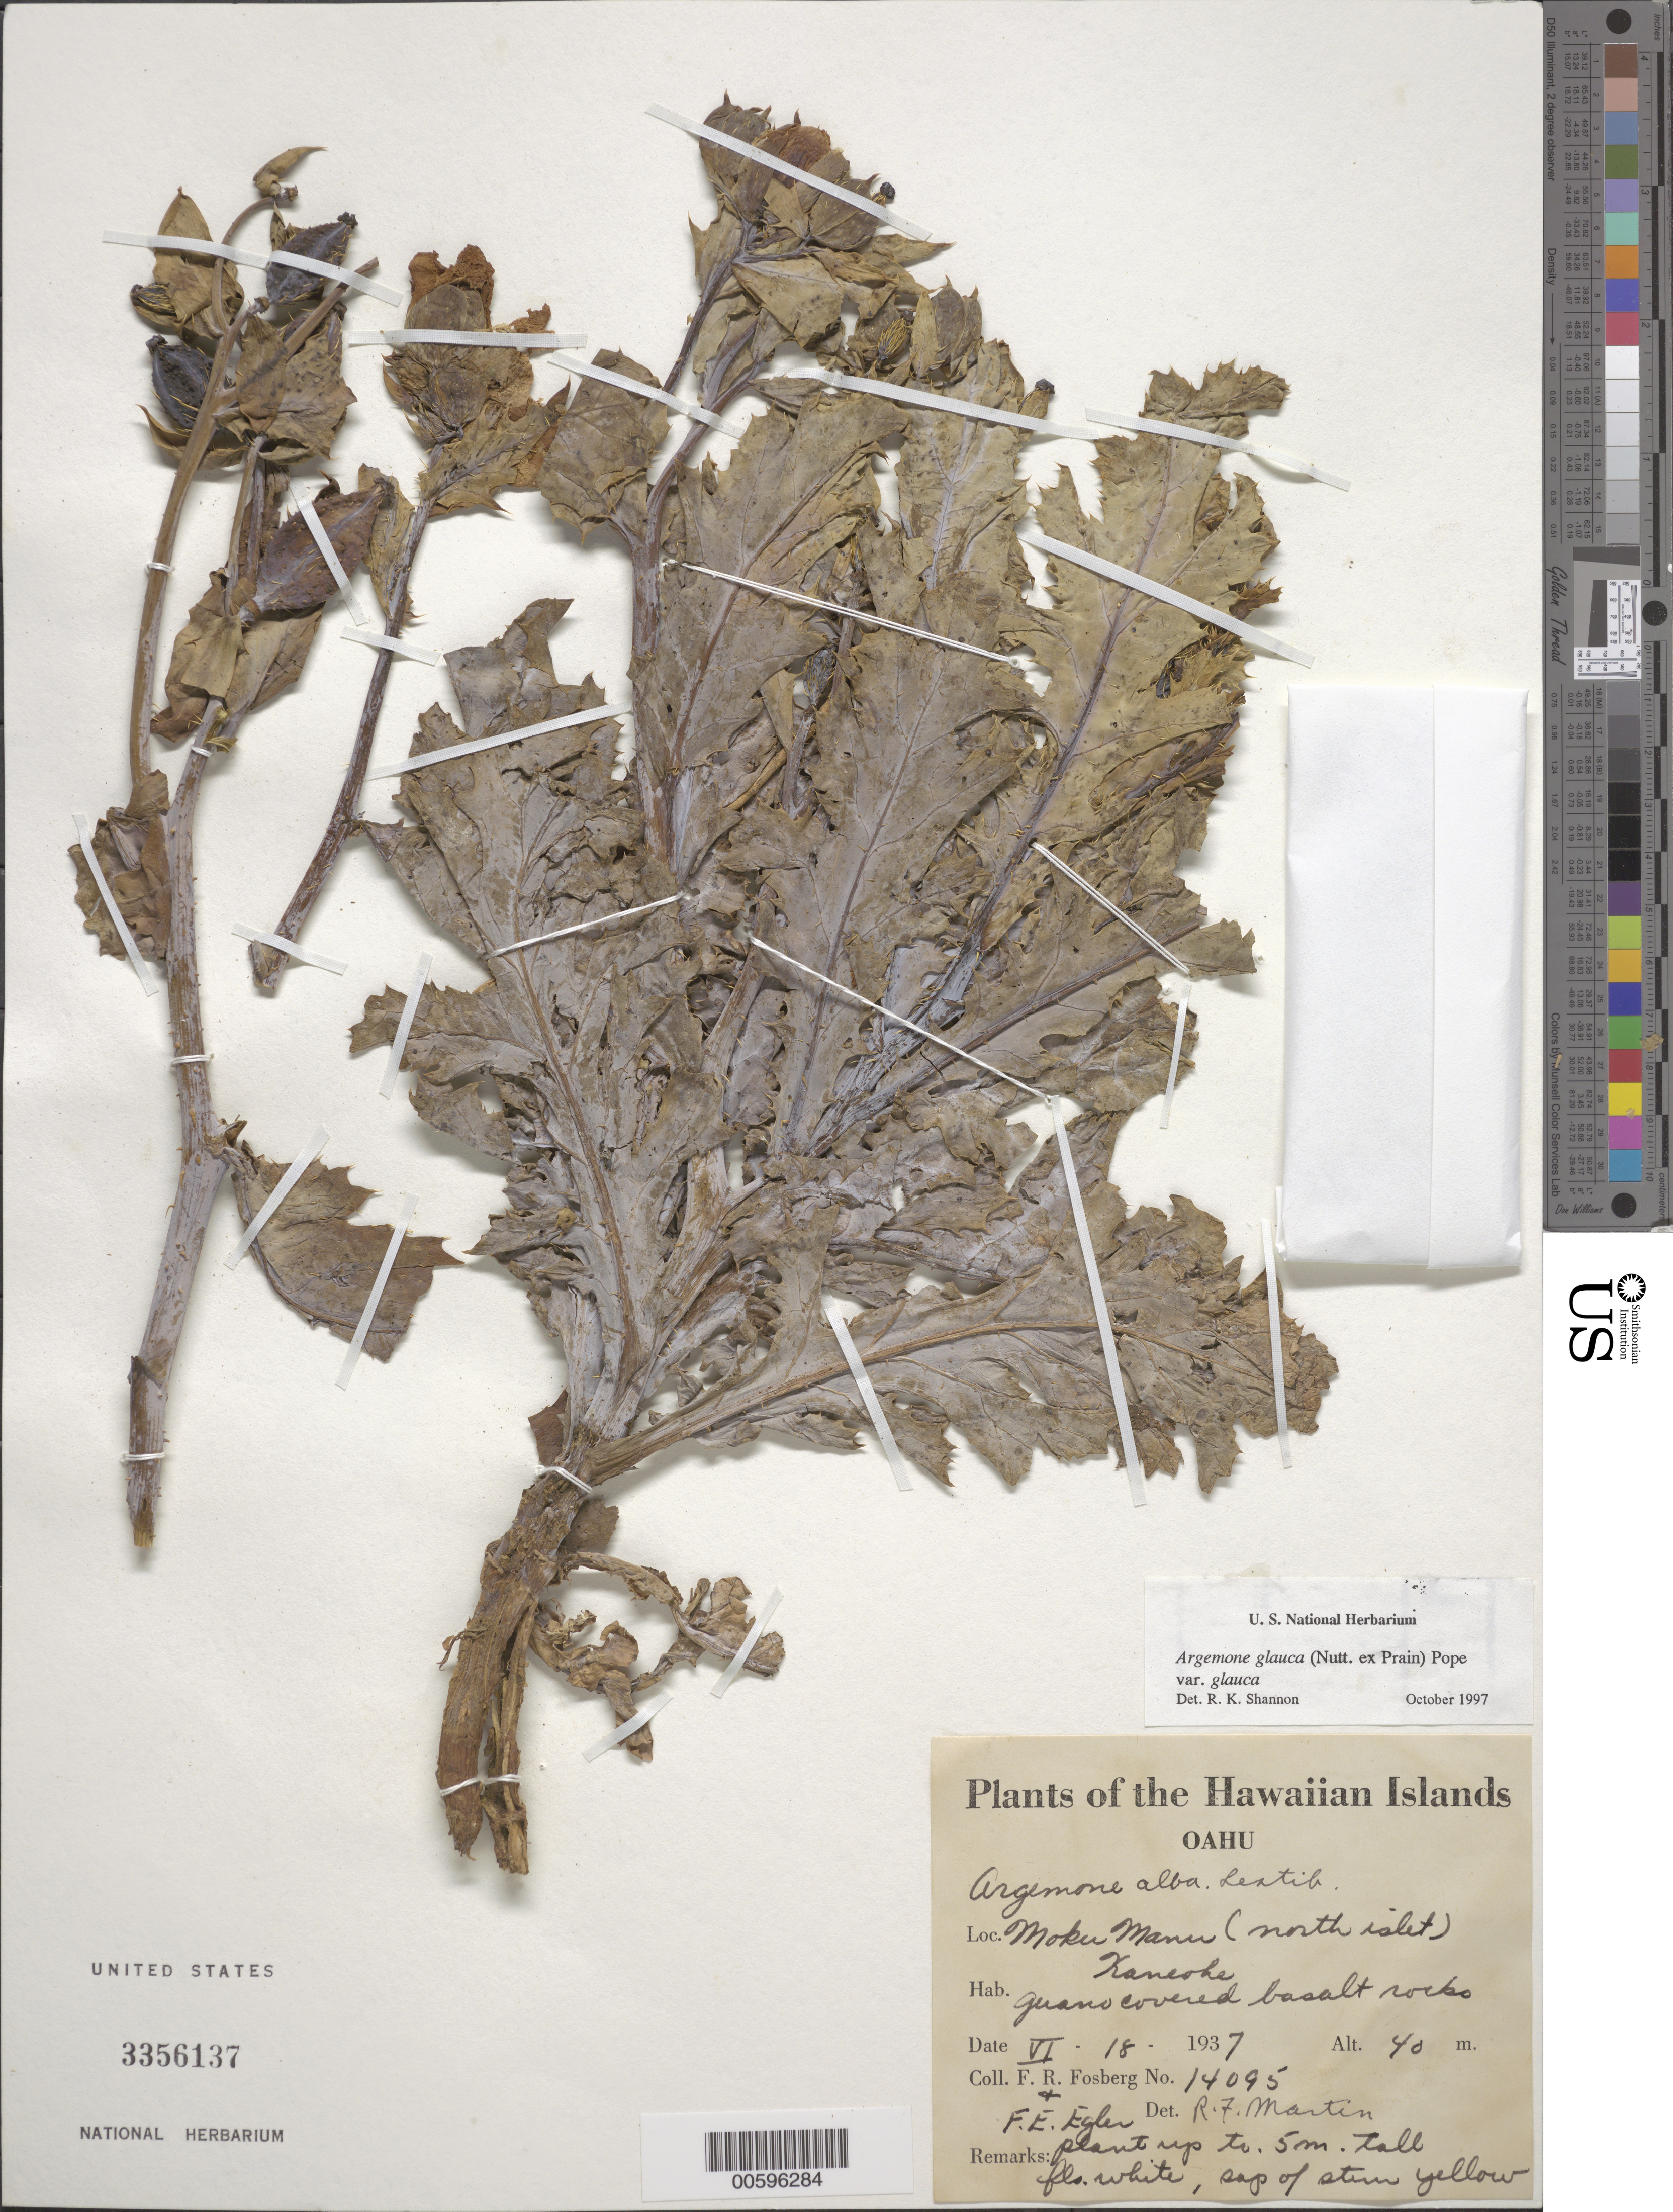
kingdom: Plantae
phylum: Tracheophyta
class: Magnoliopsida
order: Ranunculales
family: Papaveraceae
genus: Argemone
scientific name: Argemone glauca var. glauca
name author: (Nutt. ex Prain) Pope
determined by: Shannon, R. K., (UNITED STATES)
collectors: F. R. Fosberg & F. Egler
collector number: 14095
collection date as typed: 18 Jun 1937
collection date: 1937-06-18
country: United States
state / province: Hawaii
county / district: Honolulu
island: Oahu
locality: Moku Manu (N islet) Kaneohe.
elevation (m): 40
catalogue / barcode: US 3356137